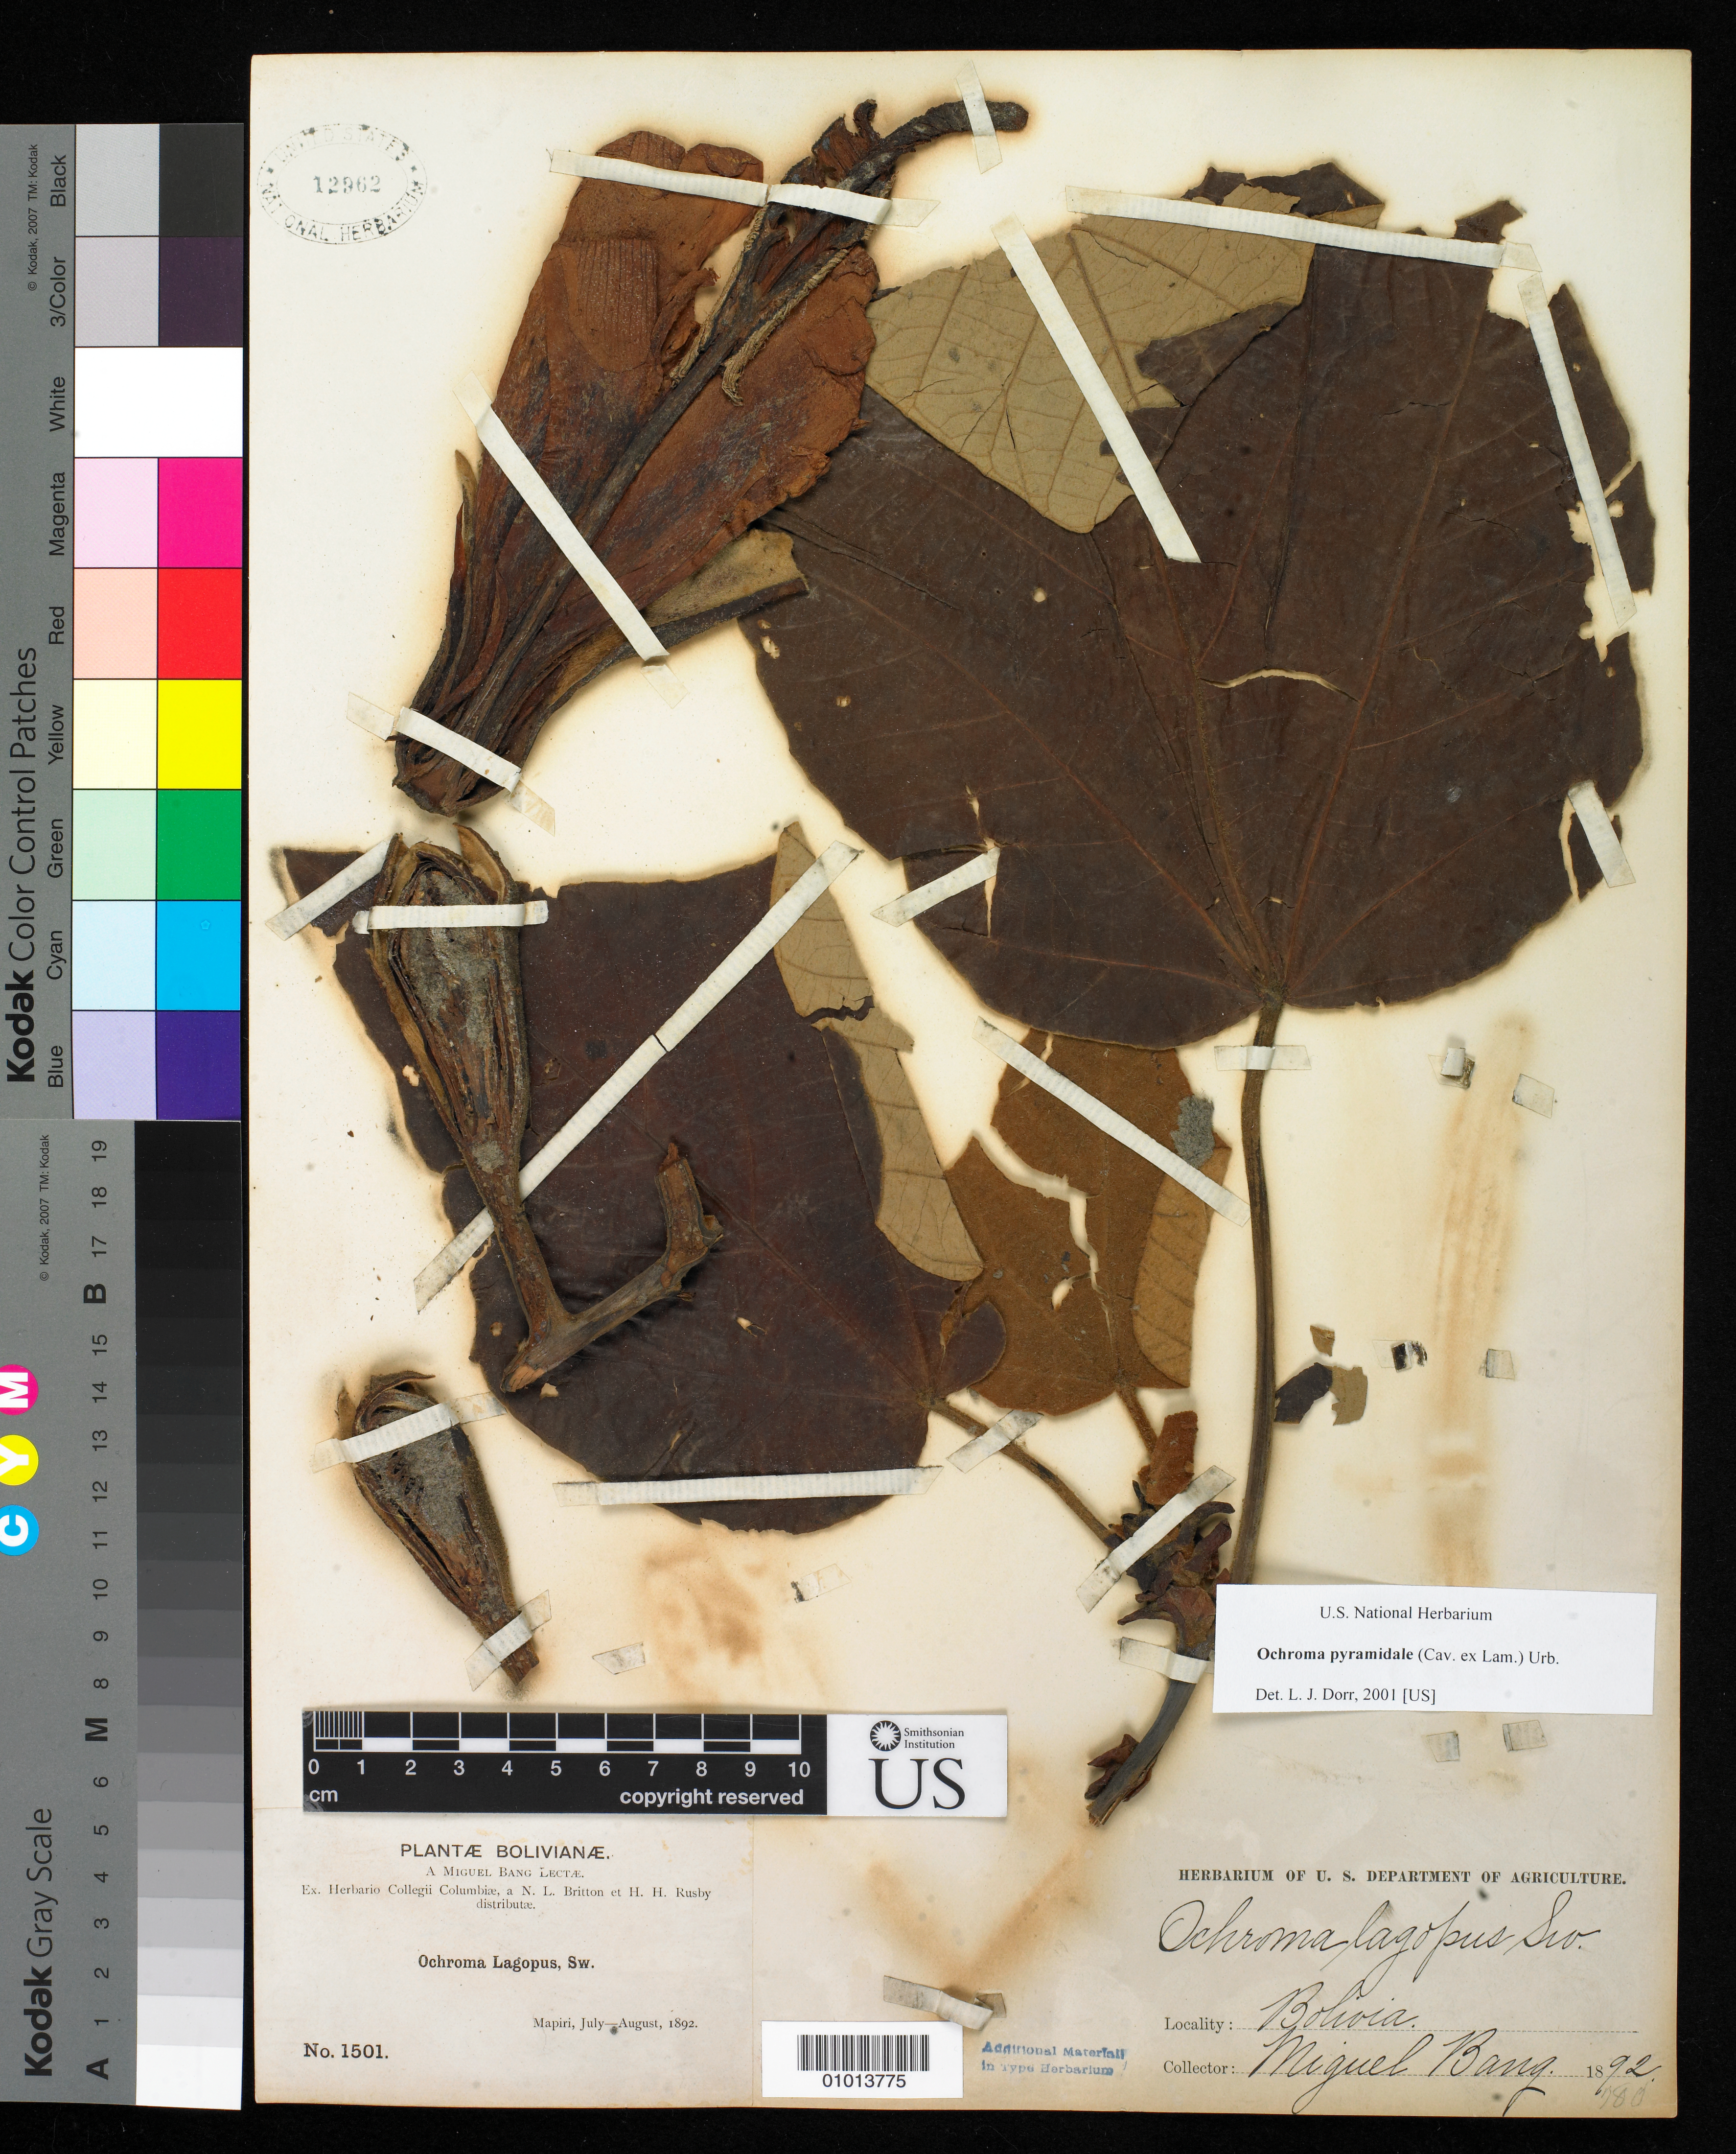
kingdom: Plantae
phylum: Tracheophyta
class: Magnoliopsida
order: Malvales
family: Malvaceae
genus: Ochroma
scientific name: Ochroma boliviana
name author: Rowlee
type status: Isotype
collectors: M. Bang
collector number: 1501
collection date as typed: Jul 1892 to -- Aug 1892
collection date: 1892-07/1892-08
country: Bolivia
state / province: La Paz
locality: Mapiri.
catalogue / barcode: US 12962